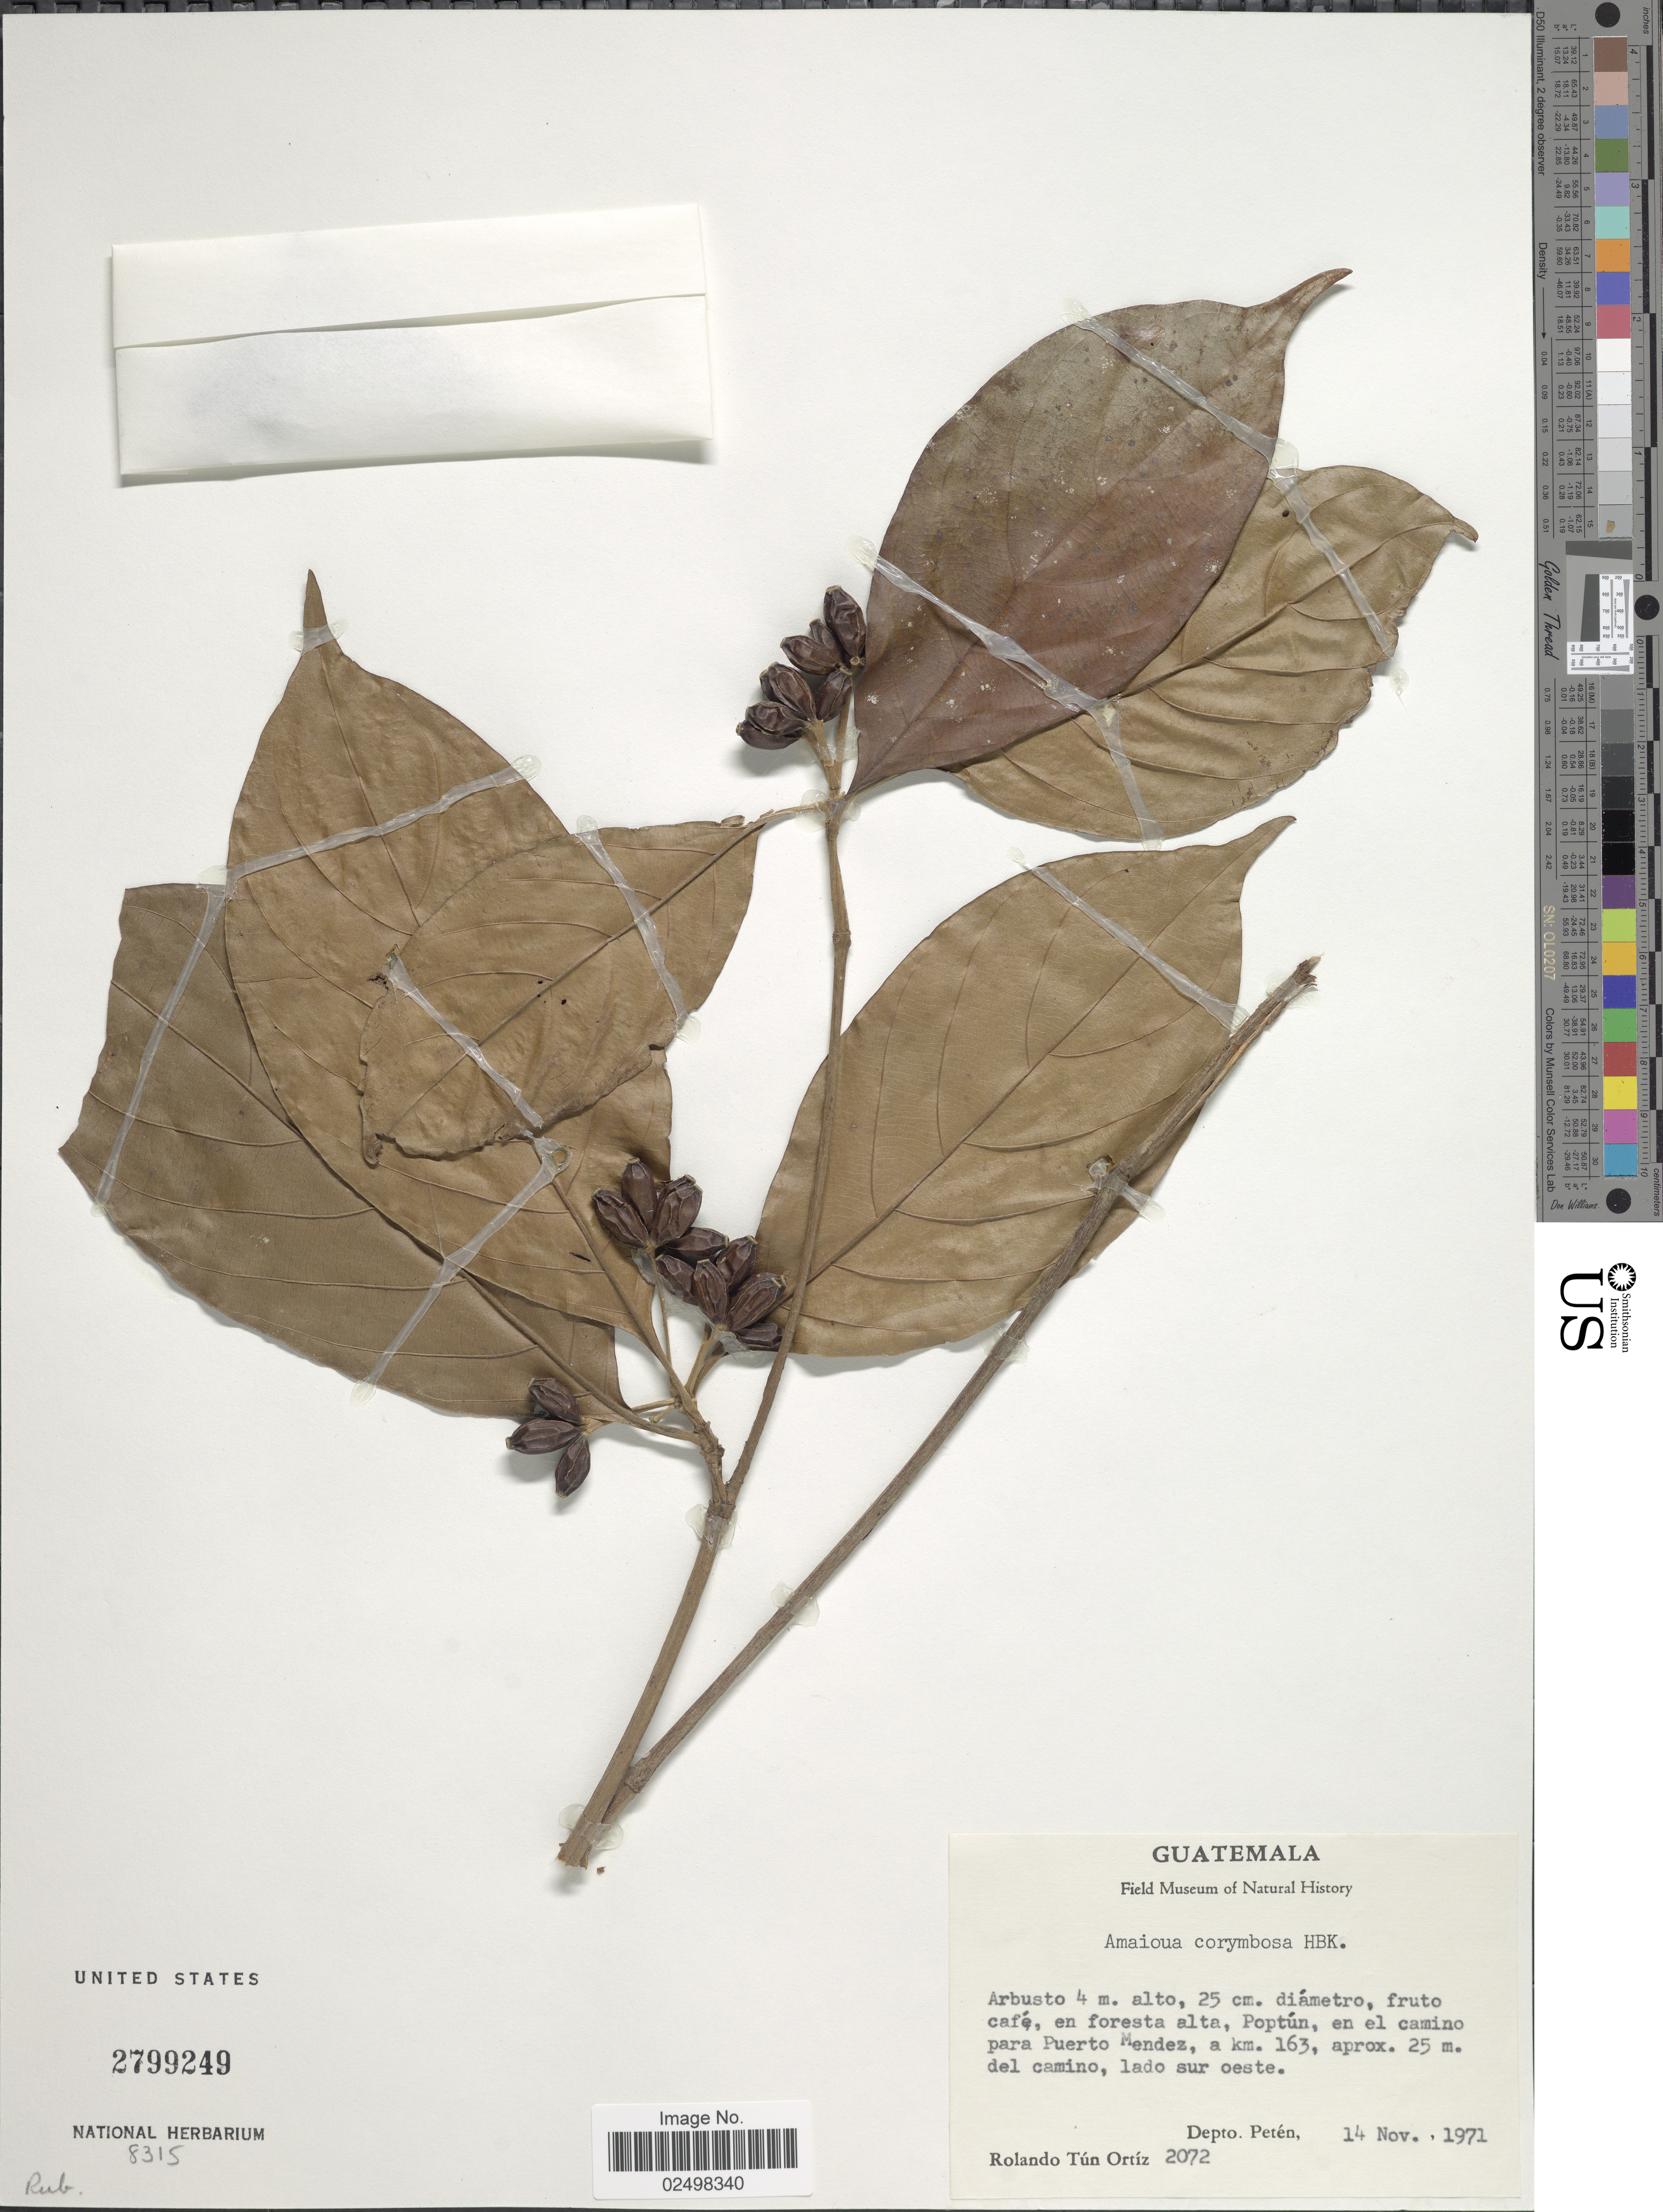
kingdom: Plantae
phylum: Tracheophyta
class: Magnoliopsida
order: Gentianales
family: Rubiaceae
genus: Amaioua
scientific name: Amaioua corymbosa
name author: Kunth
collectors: R. T. Ortíz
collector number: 2072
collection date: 1971-11-14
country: Guatemala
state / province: El Petén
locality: Poptun en el camino para Puerto Mendez, a km 163, aprox. 25 m del camino, lado sur oeste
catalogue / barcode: US 2799249